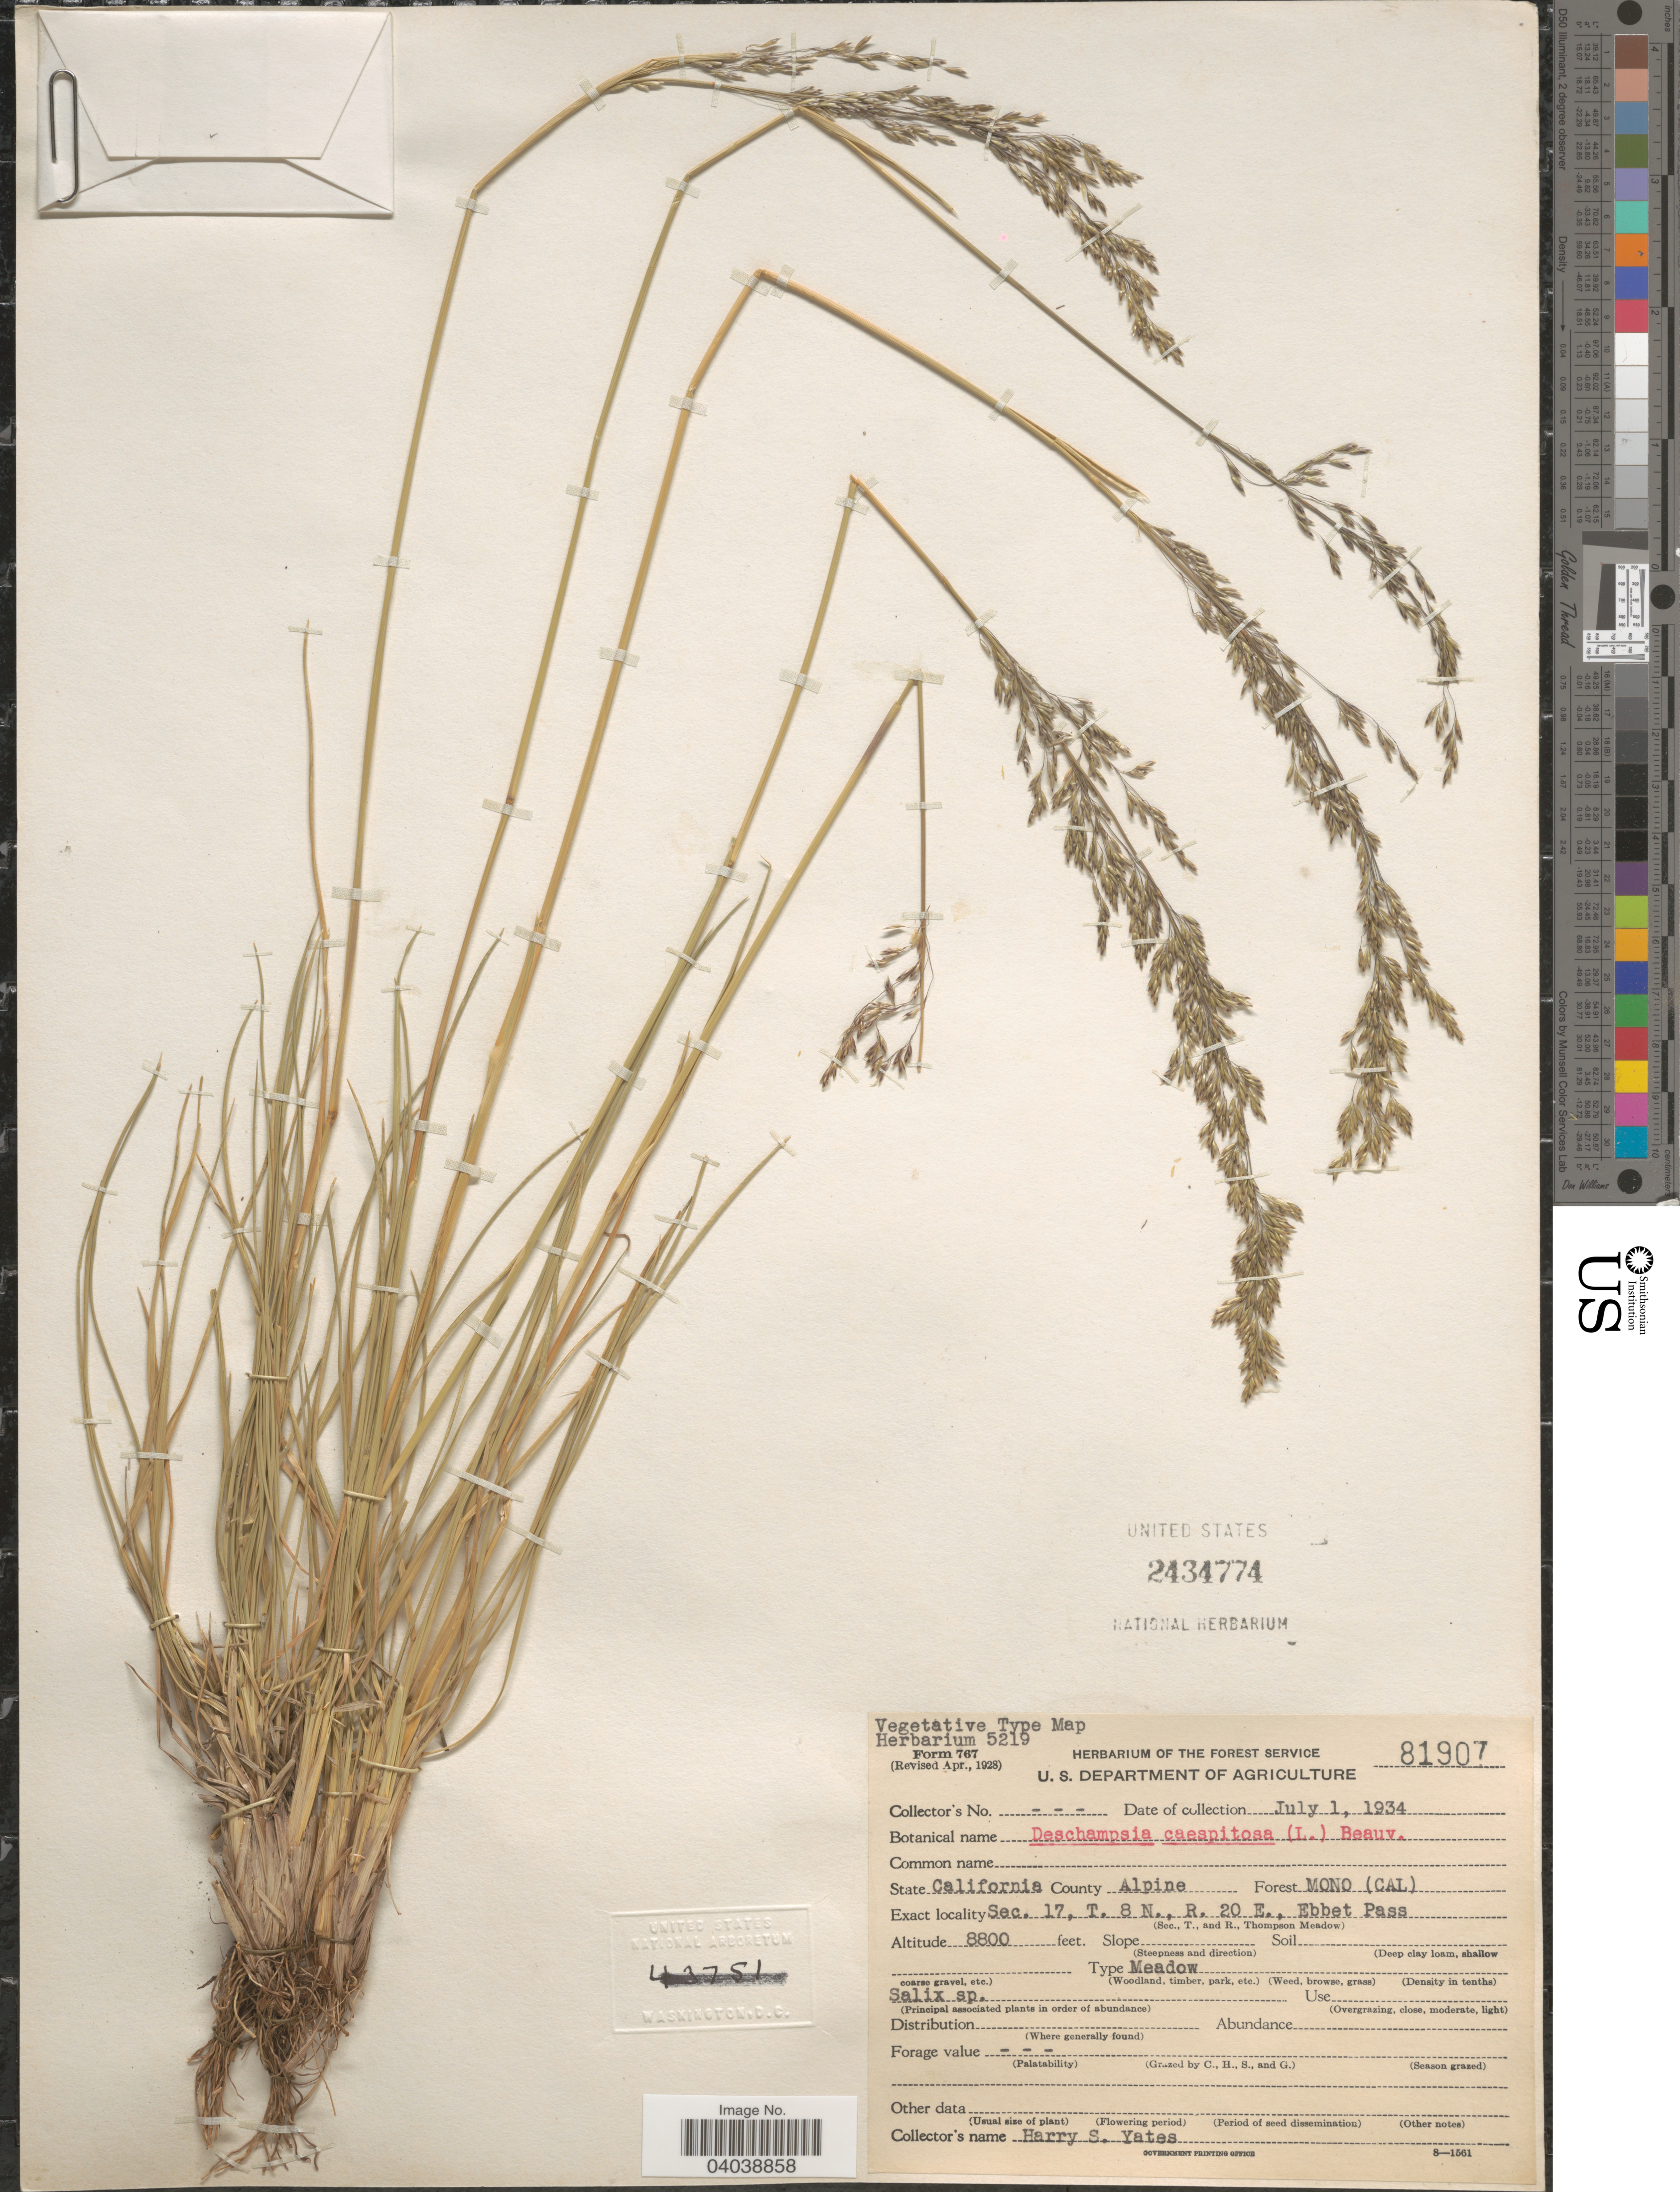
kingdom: Plantae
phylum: Tracheophyta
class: Liliopsida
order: Poales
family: Poaceae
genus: Deschampsia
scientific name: Deschampsia cespitosa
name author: (L.) P. Beauv.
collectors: H. S. Yates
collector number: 81907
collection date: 1934-07-01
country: United States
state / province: California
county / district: Alpine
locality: County Alpine. Forest Mono (Cal). Sec. 17, T. 8 N., R. 20 E., Ebbet Pass.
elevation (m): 2682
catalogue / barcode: US 2434774